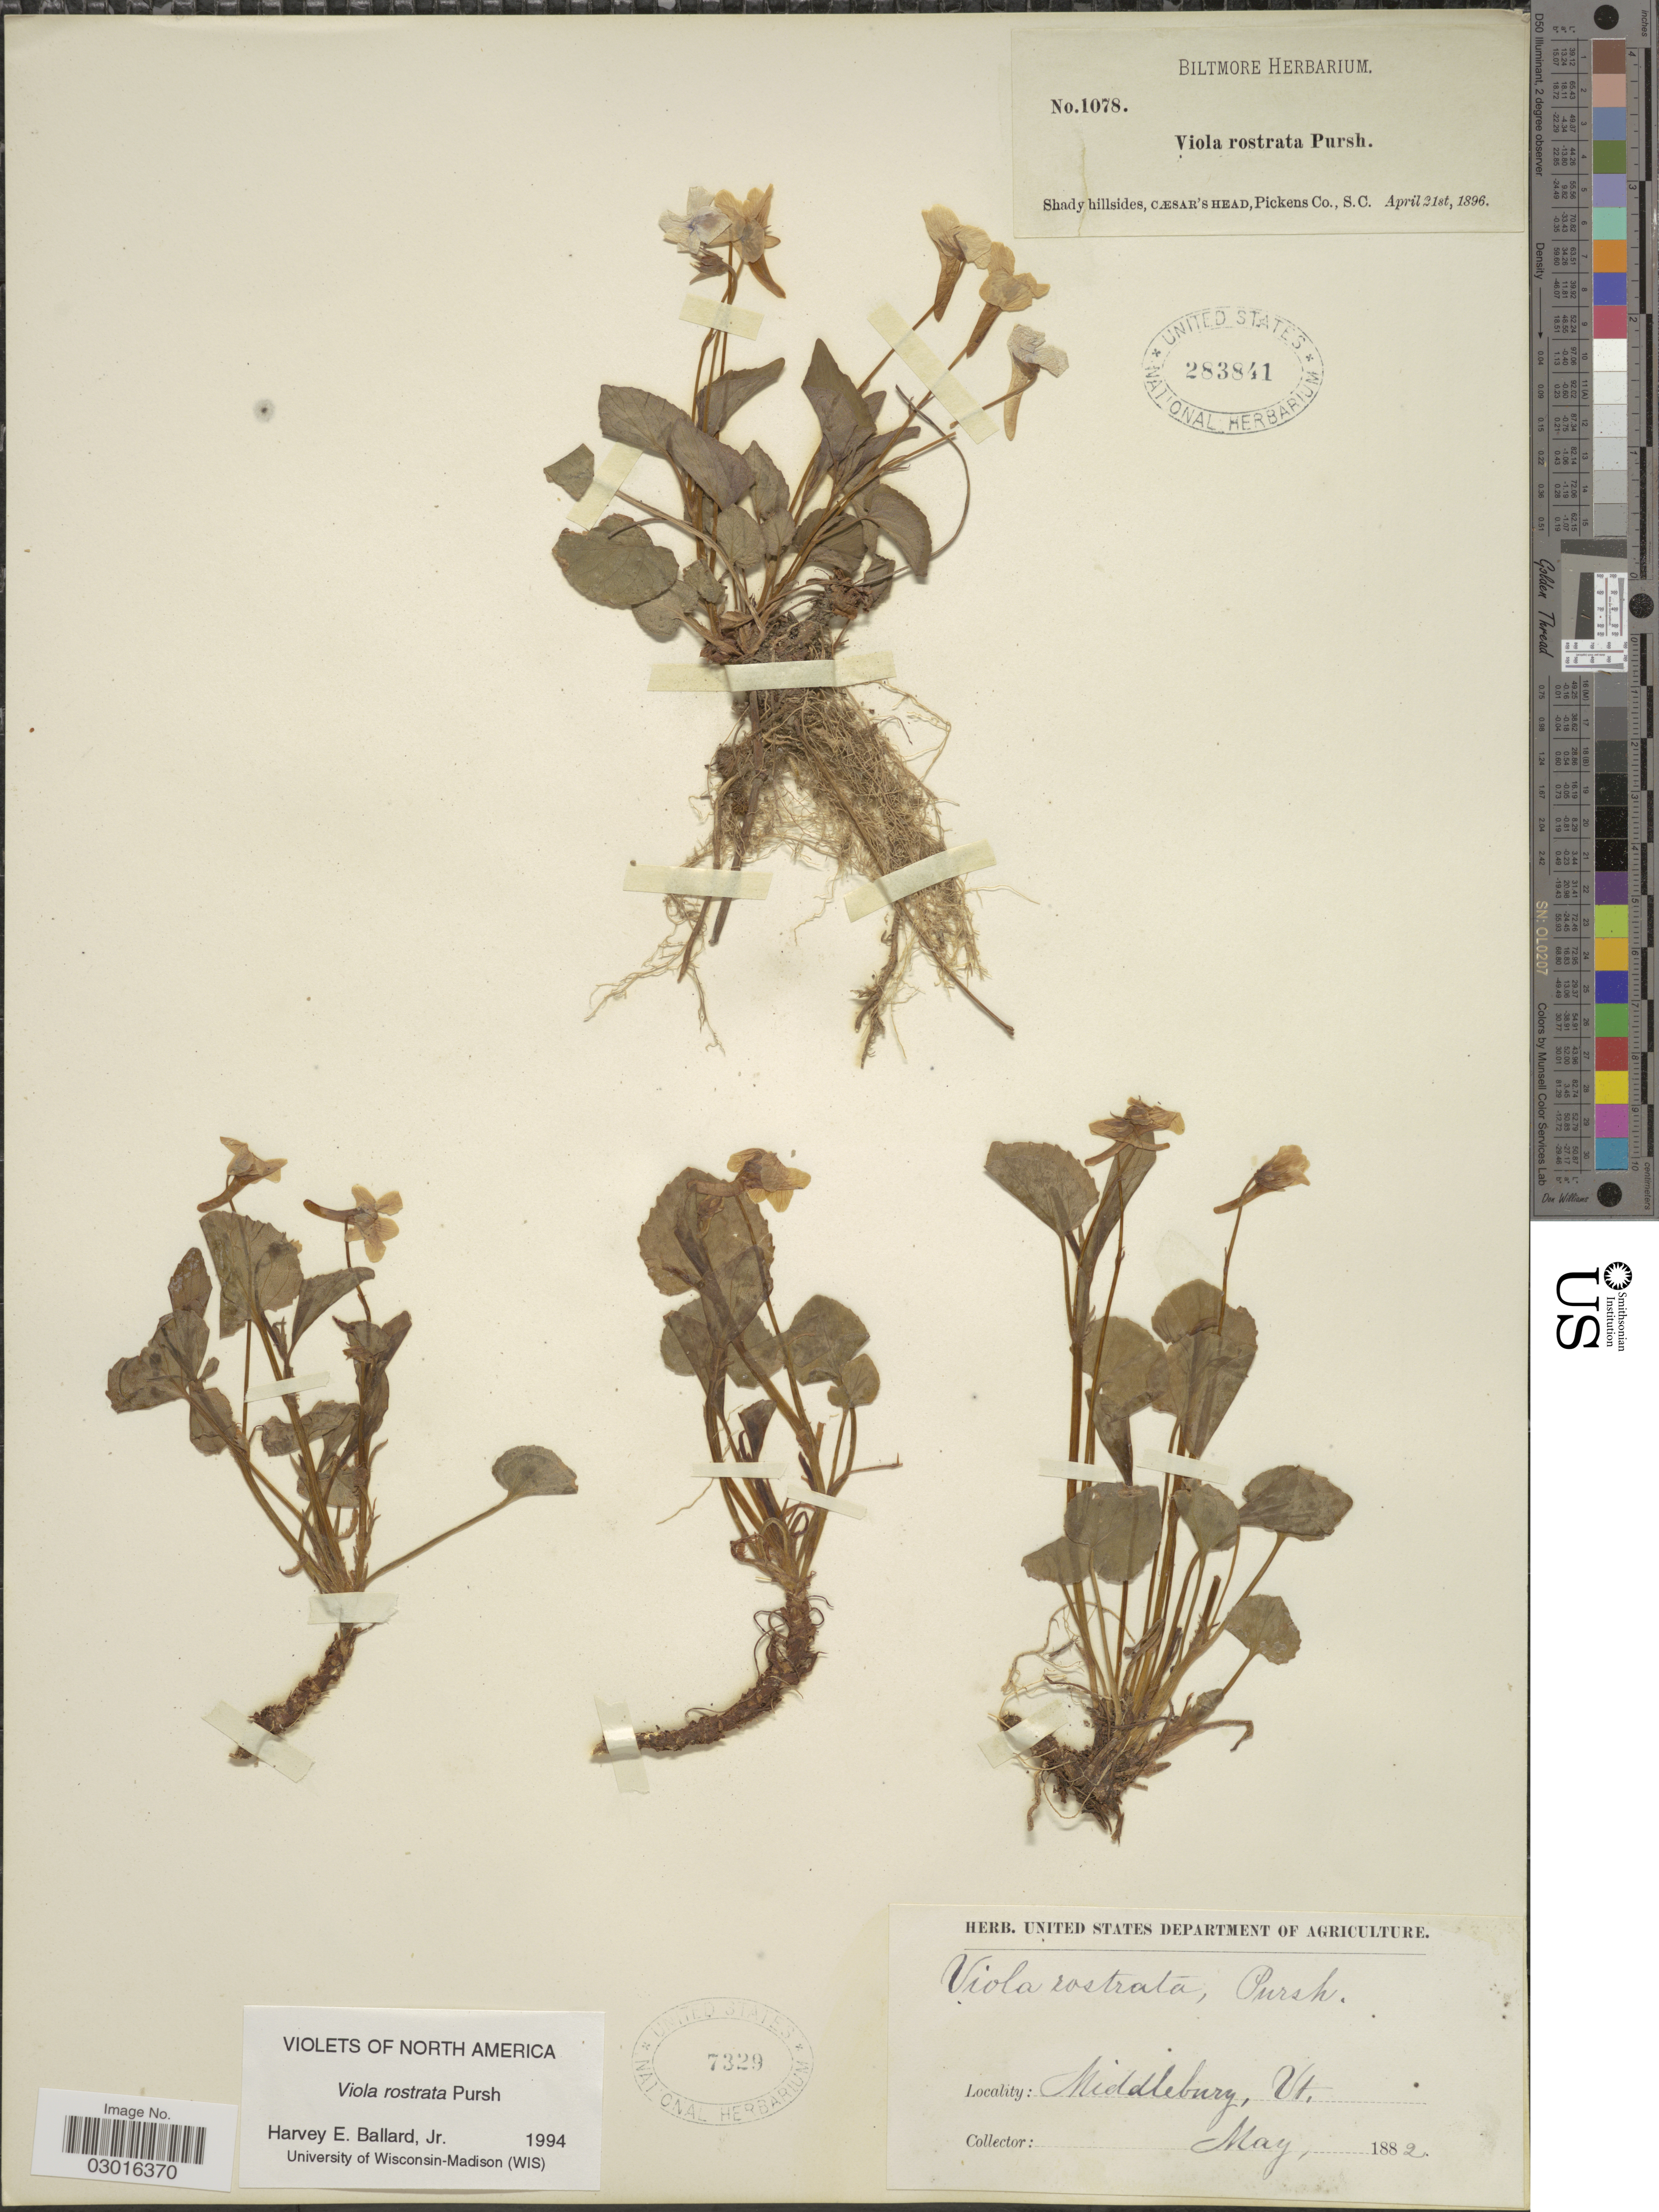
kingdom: Plantae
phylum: Tracheophyta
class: Magnoliopsida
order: Malpighiales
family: Violaceae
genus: Viola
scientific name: Viola rostrata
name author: Pursh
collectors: ex herb. Biltmore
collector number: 1078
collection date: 1896-04-21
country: United States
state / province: South Carolina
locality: Cæsar's head, Pickens Co., S.C.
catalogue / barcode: US 283841-2